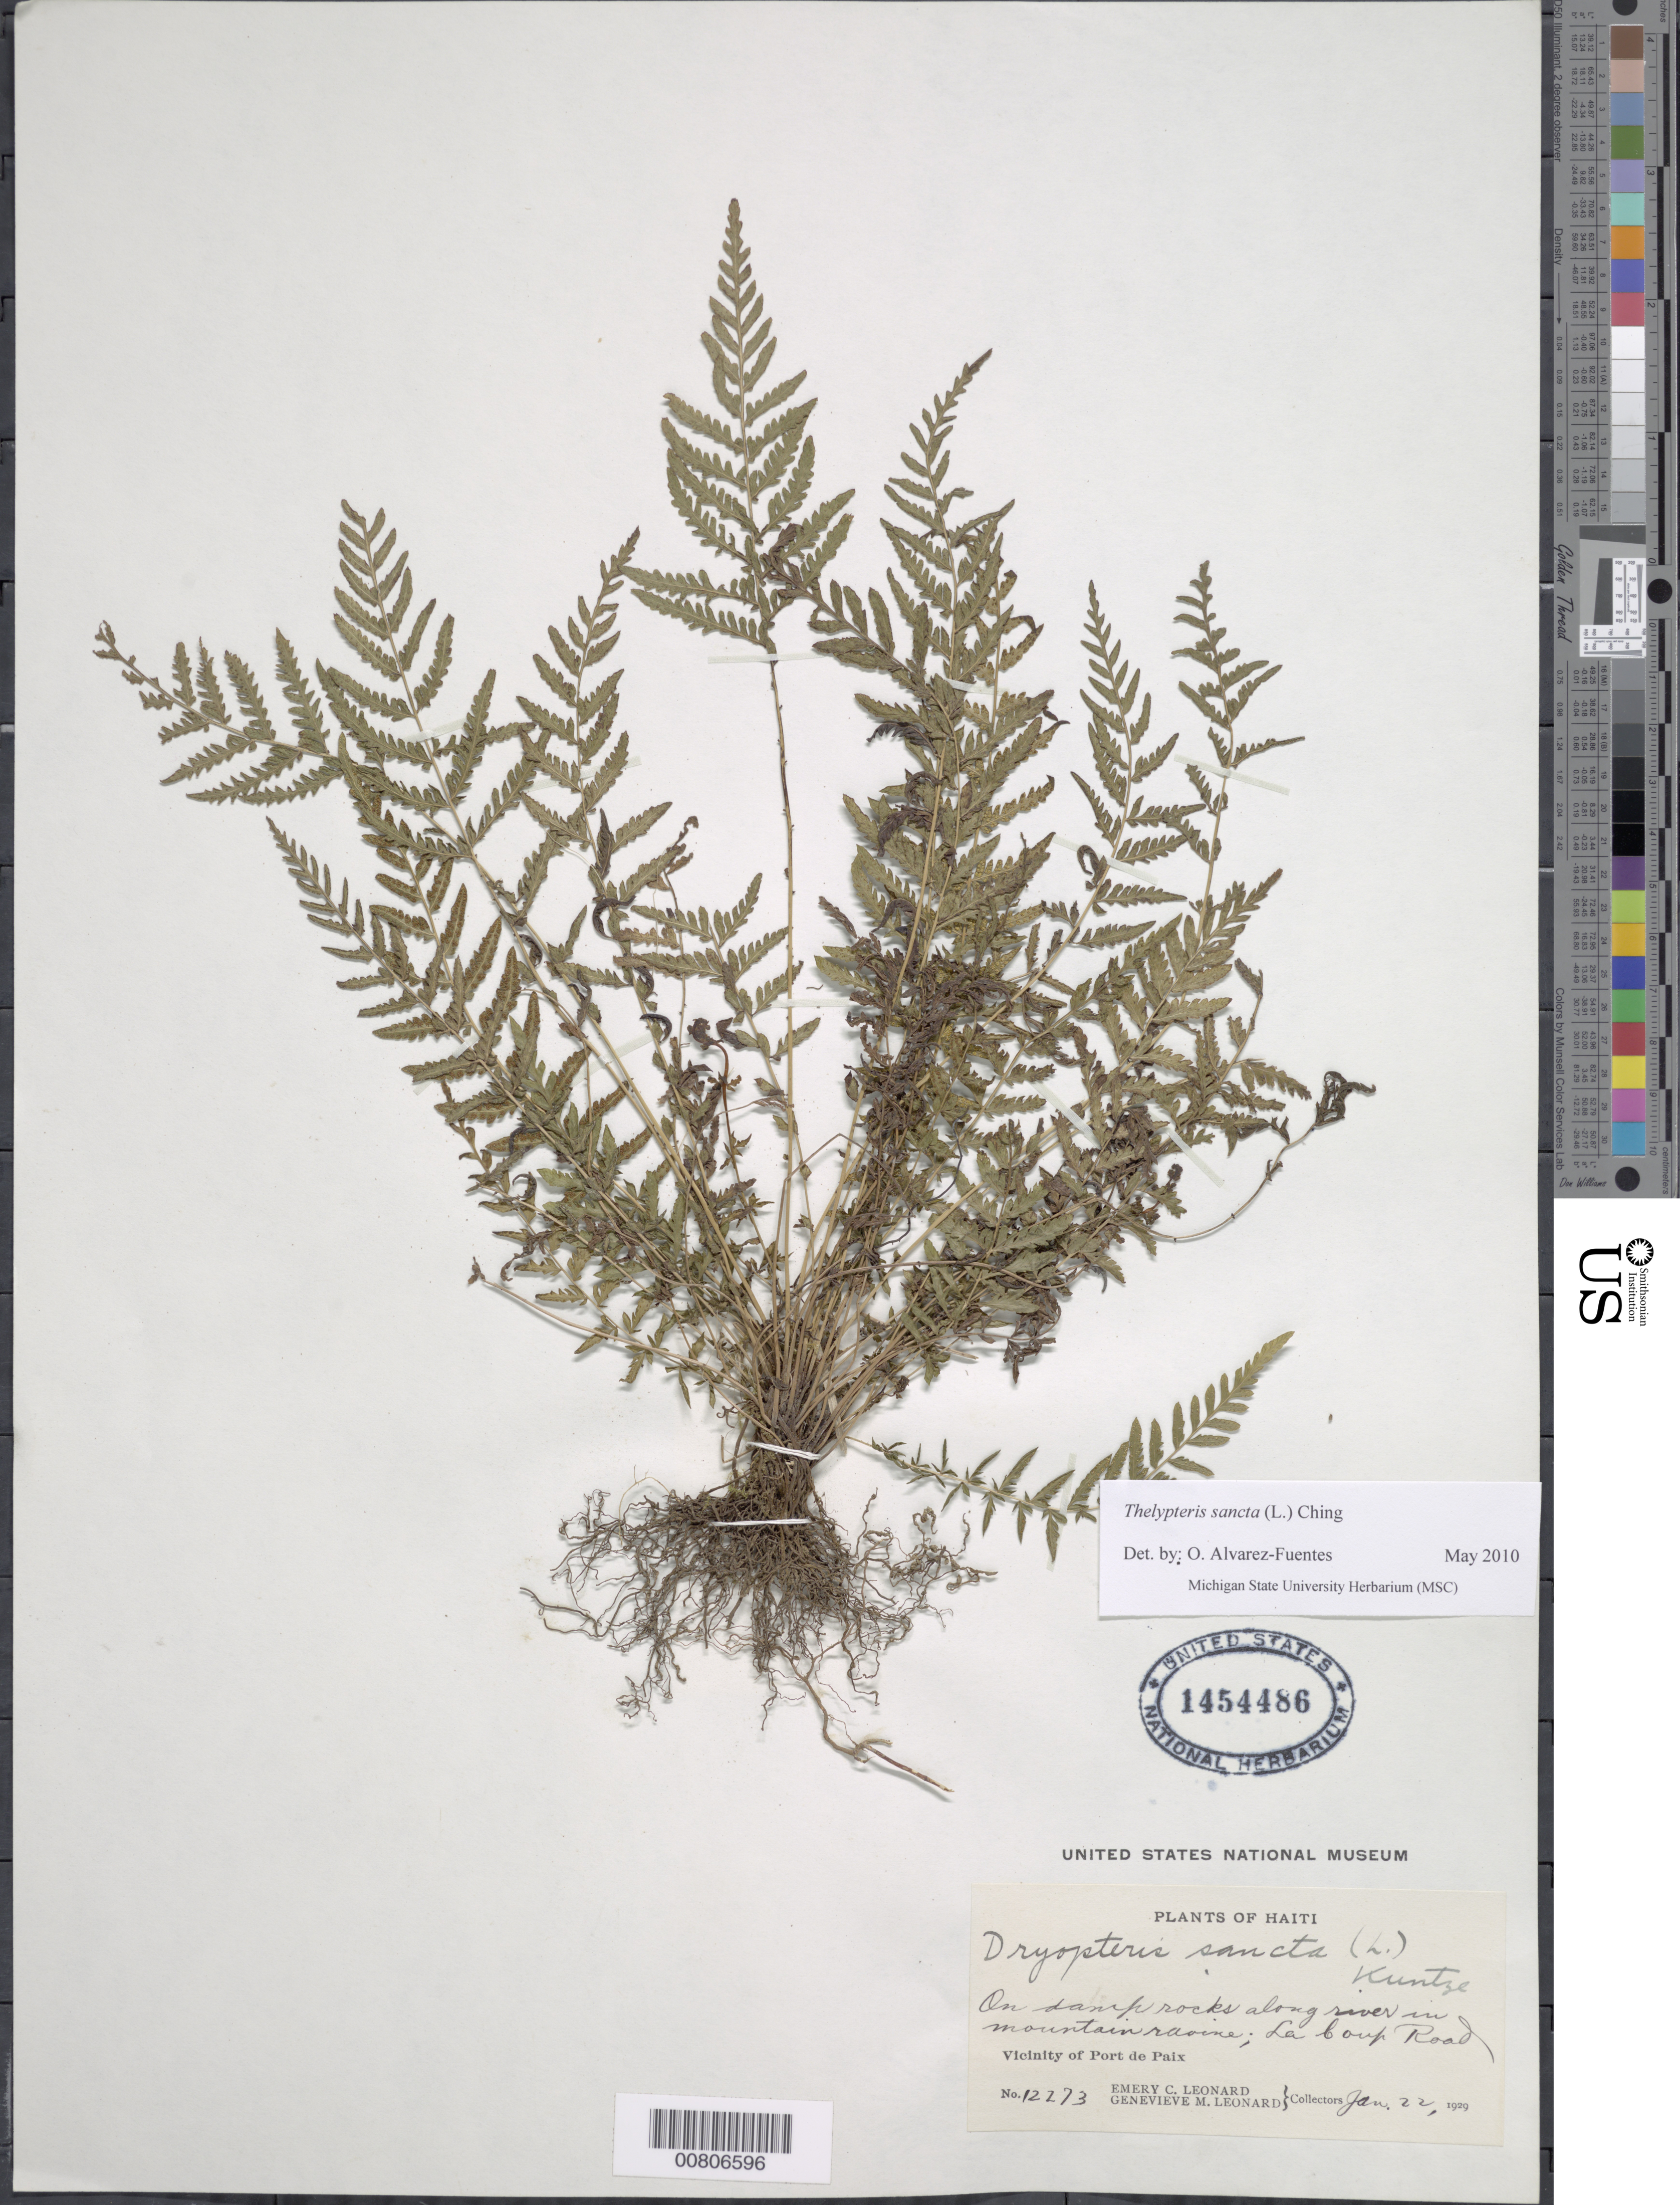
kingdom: Plantae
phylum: Tracheophyta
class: Polypodiopsida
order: Polypodiales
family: Thelypteridaceae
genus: Amauropelta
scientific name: Amauropelta sancta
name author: (L.) Pic. Serm.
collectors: E. C. Leonard & G. M. Leonard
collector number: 12273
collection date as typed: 22 Jan 1929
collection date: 1929-01-22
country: Haiti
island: Hispaniola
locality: Port de Paix vicinity, La Coup Road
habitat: Damp rocks along river in mountain ravine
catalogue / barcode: US 1454486